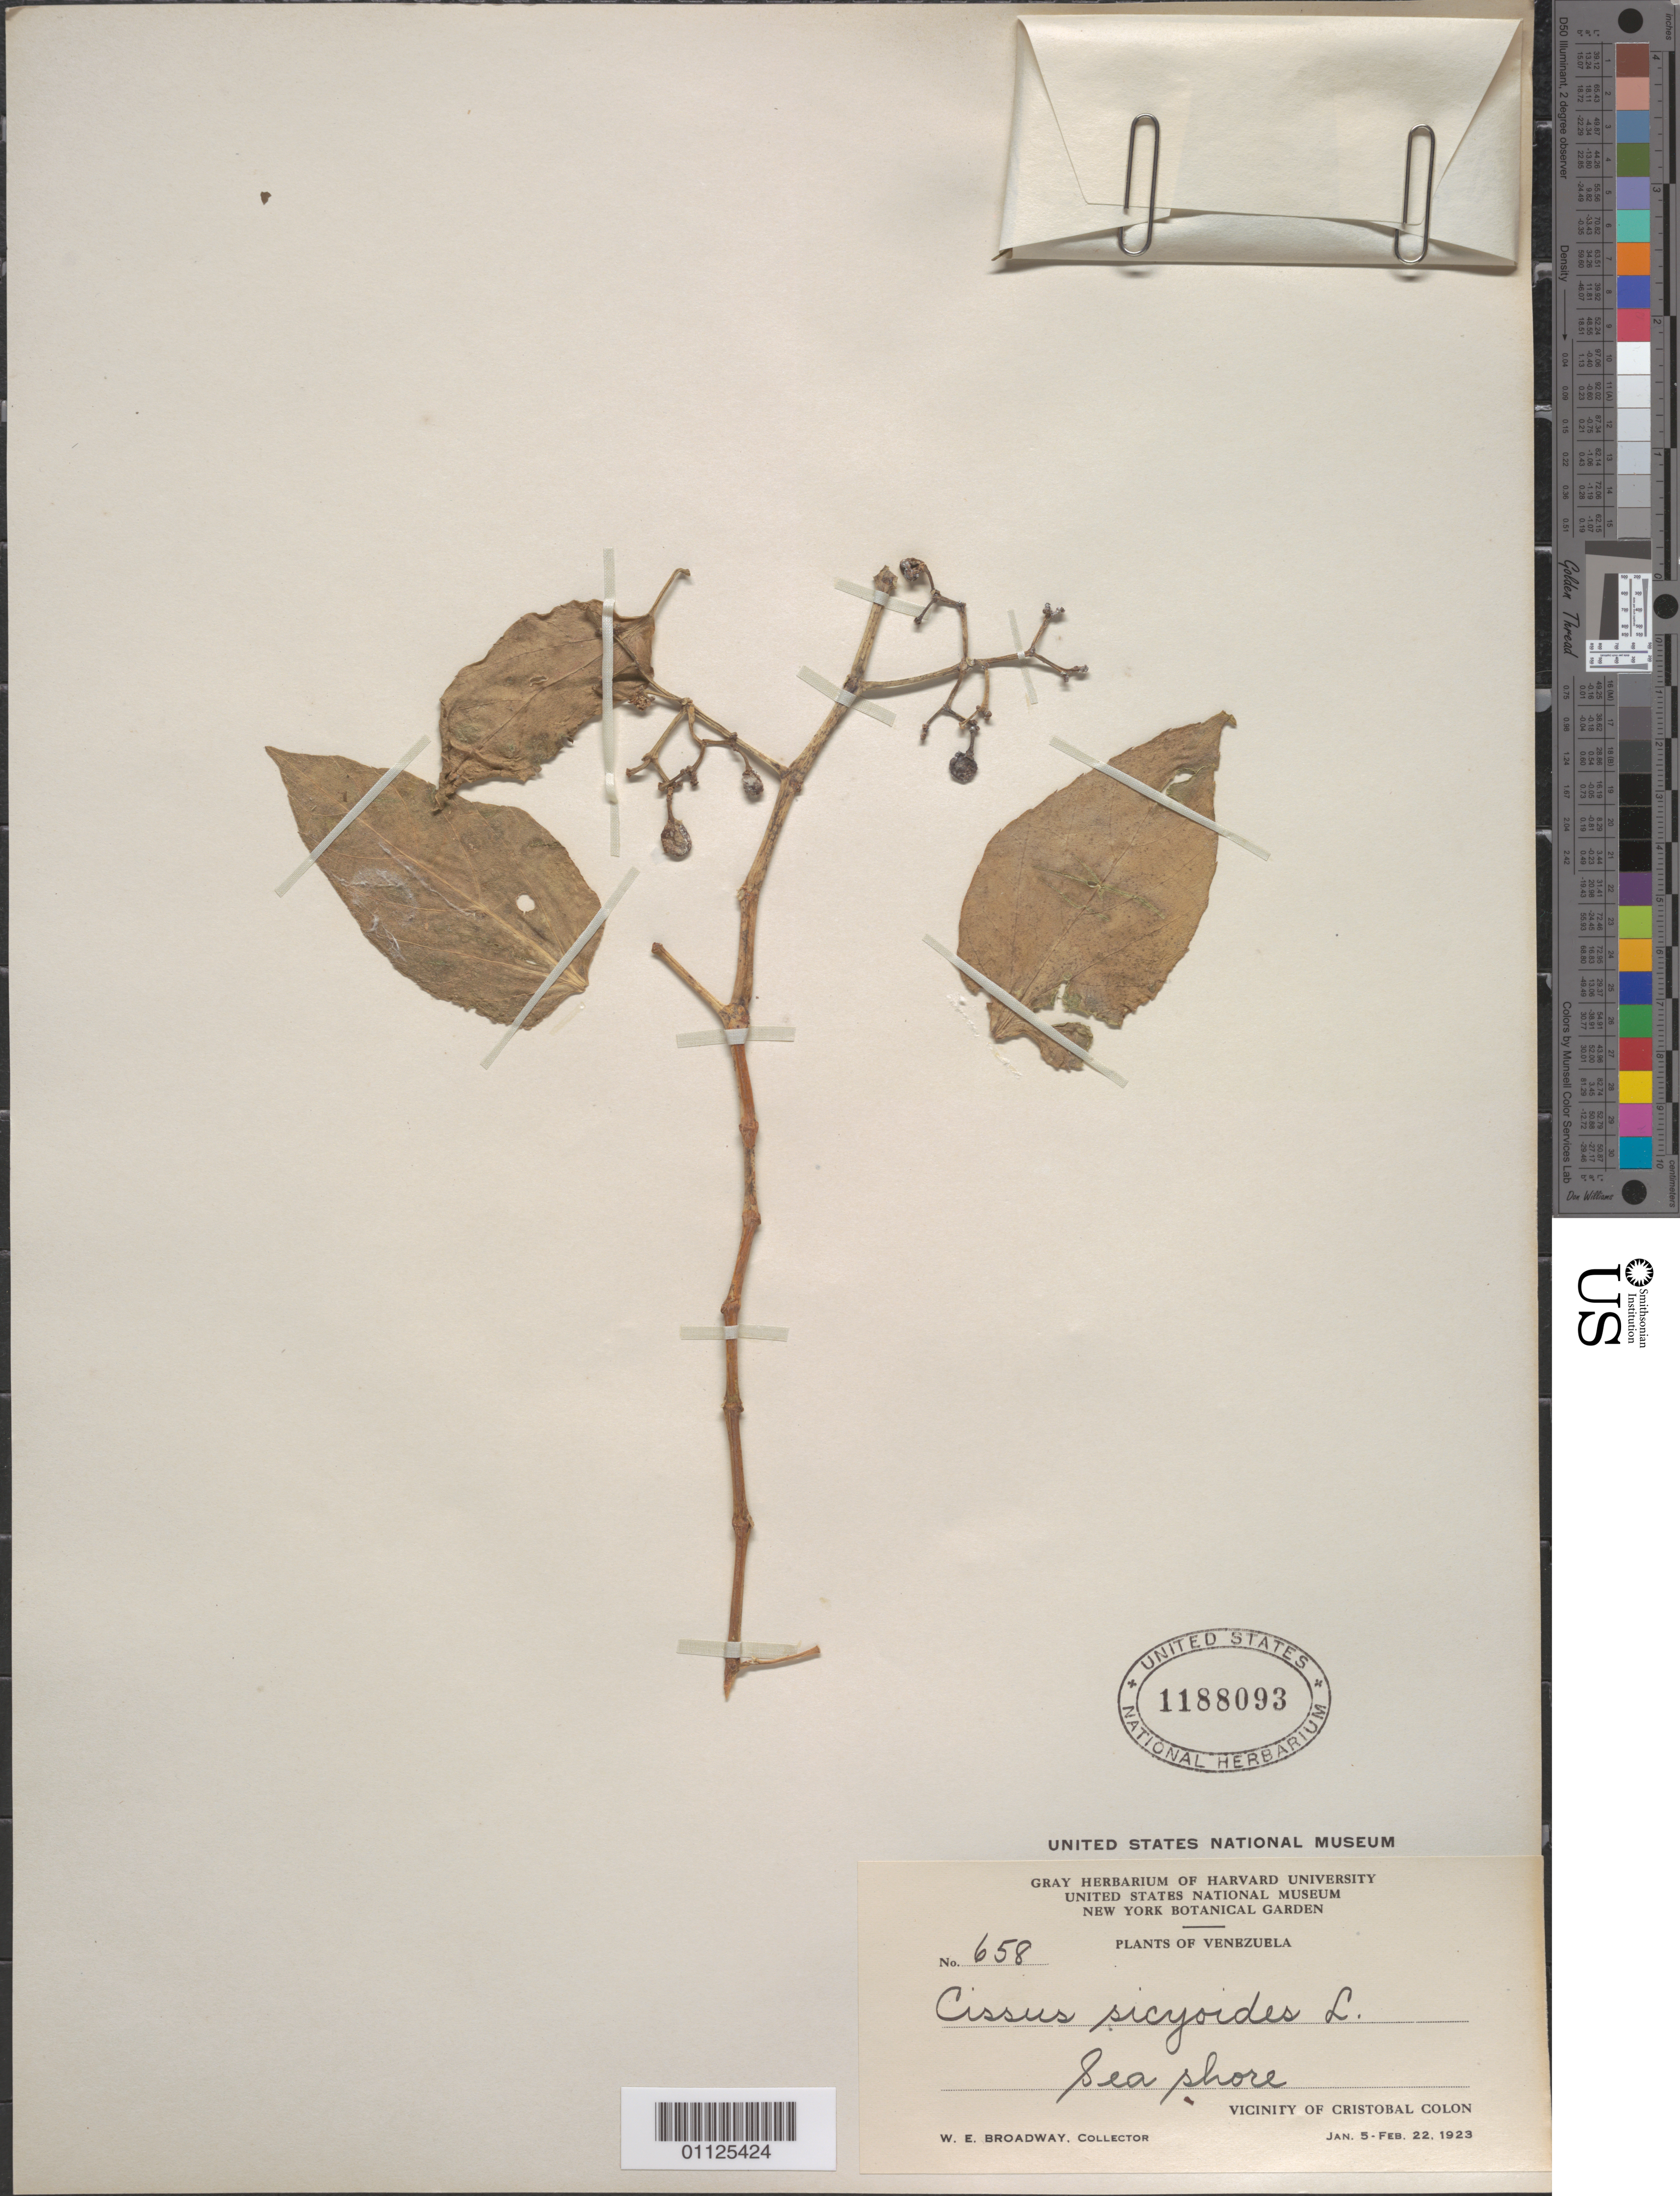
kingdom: Plantae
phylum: Tracheophyta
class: Magnoliopsida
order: Vitales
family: Vitaceae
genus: Cissus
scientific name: Cissus verticillata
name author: (L.) Nicolson & C.E. Jarvis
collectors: W. E. Broadway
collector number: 658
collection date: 1923-01-05/1923-02-22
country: Venezuela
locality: Vicinity of Cristobal Colon.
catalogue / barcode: US 1188093